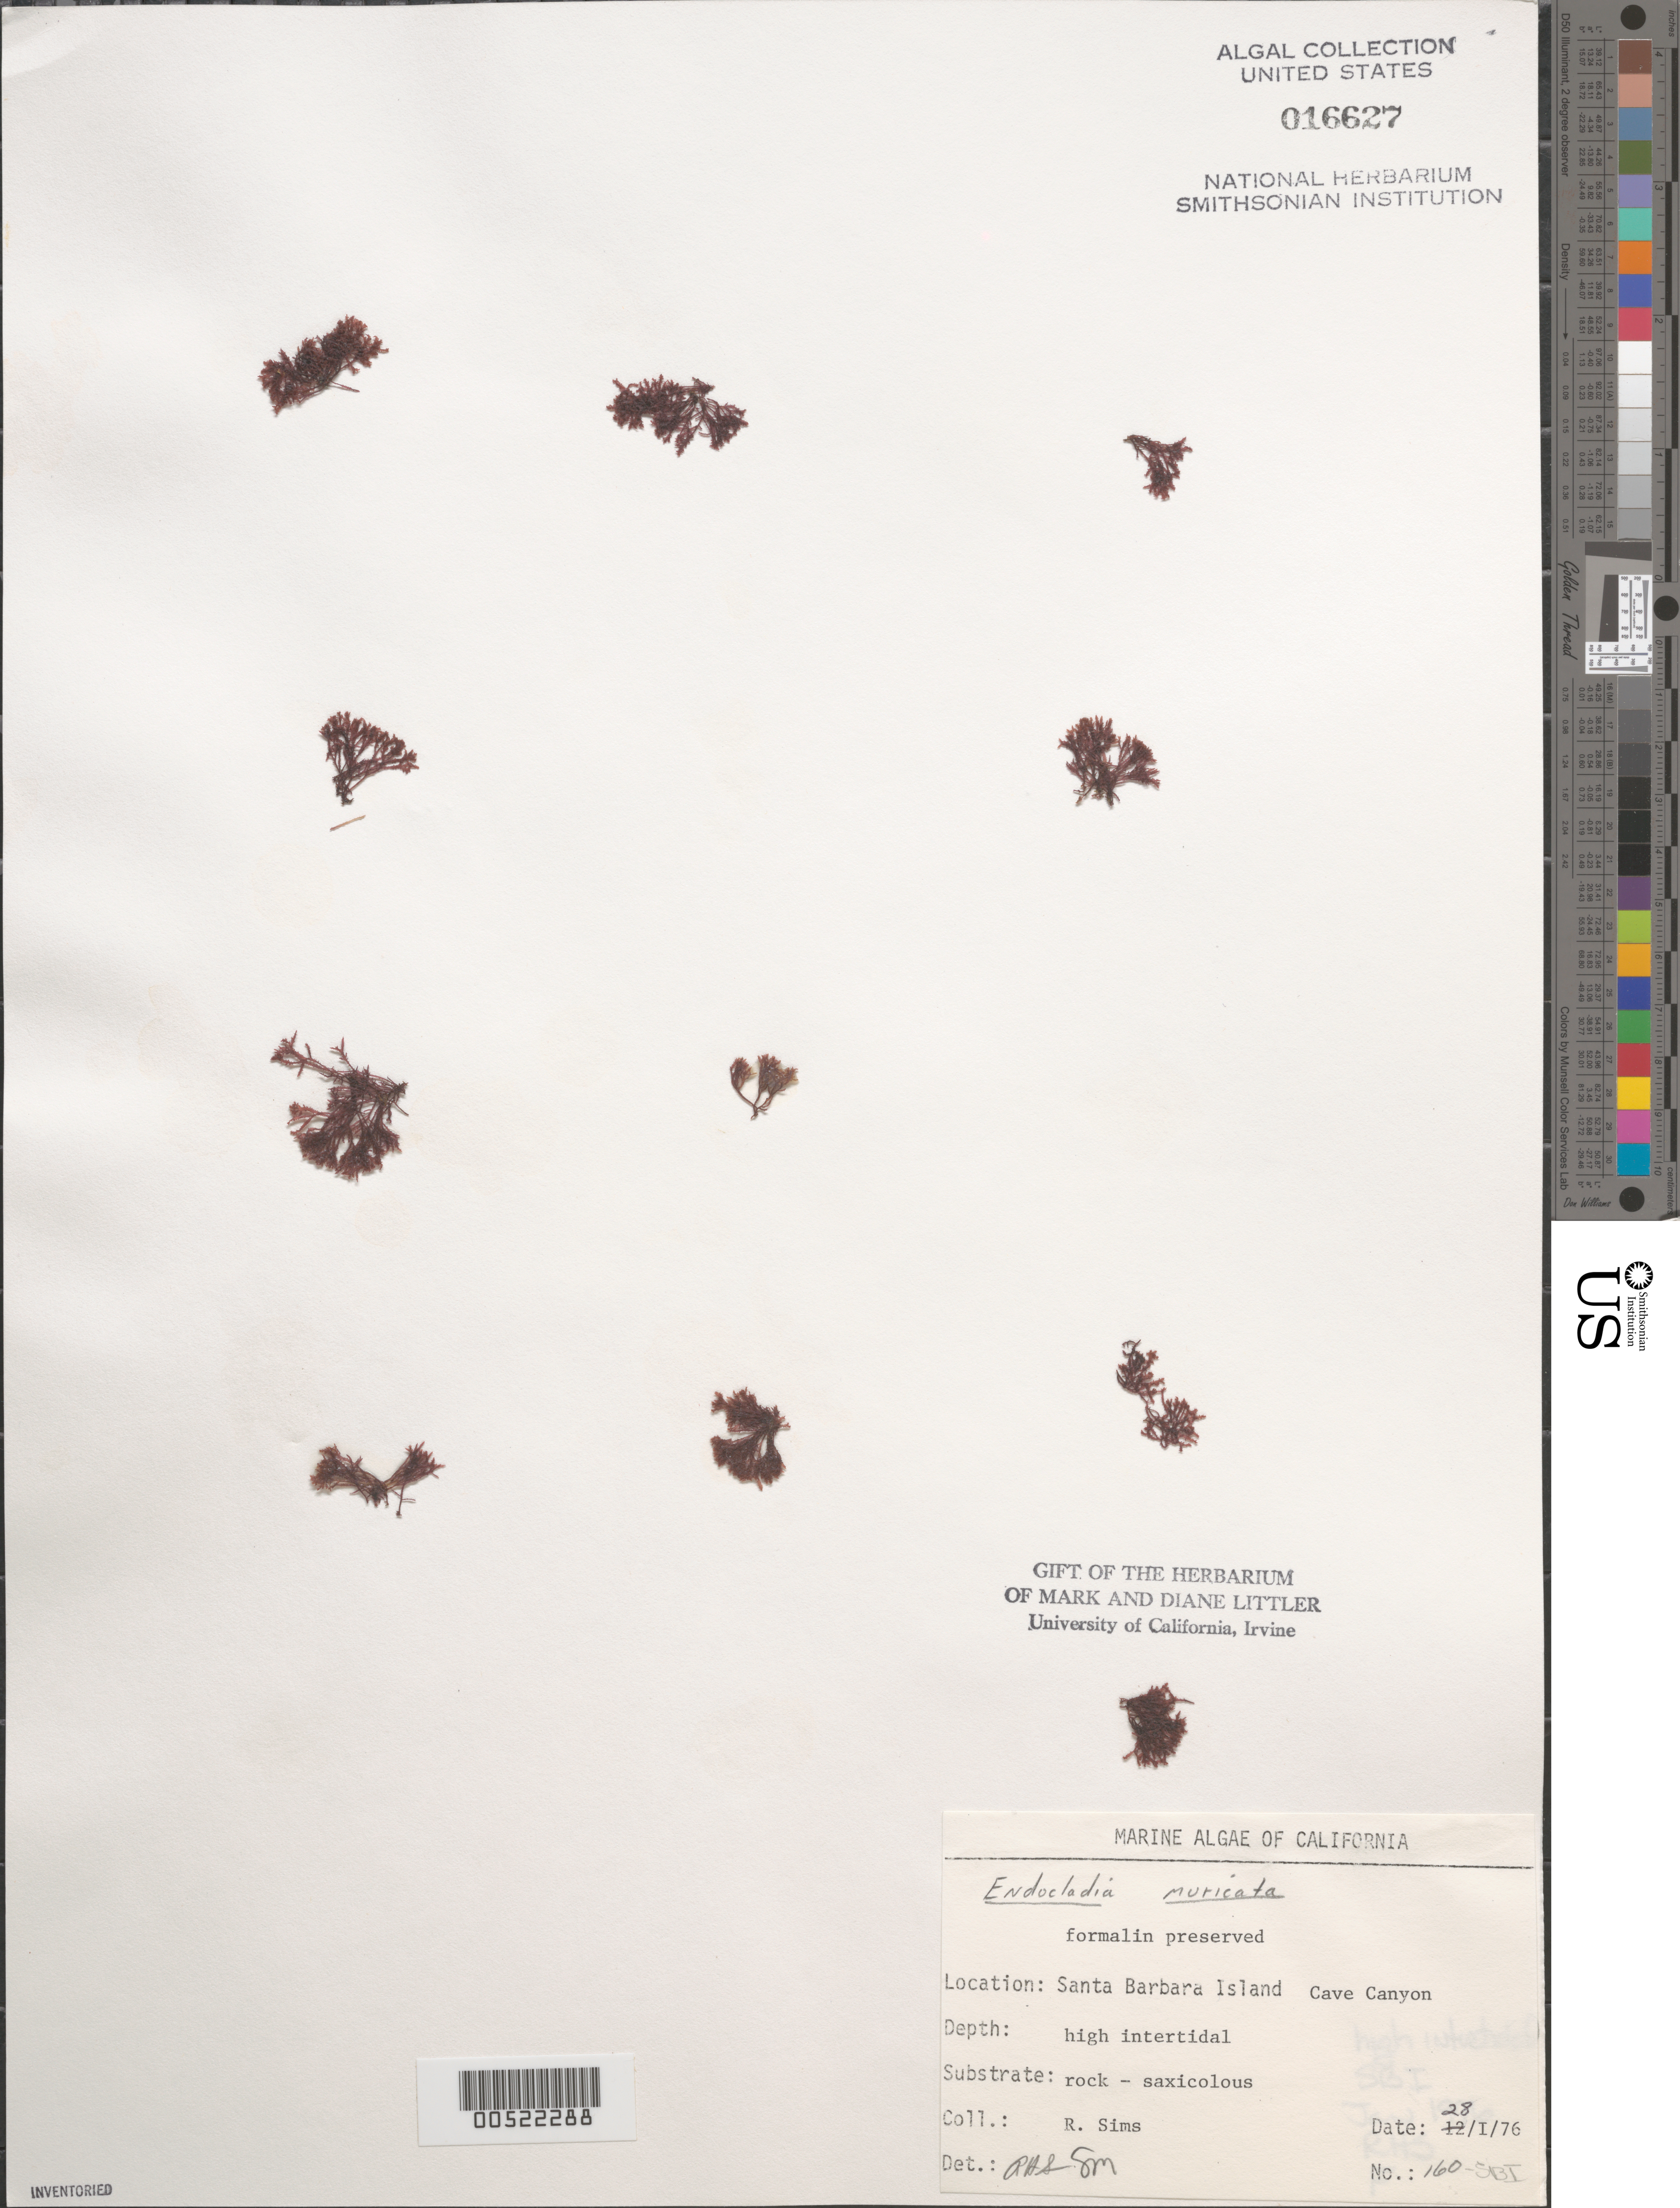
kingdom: Plantae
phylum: Rhodophyta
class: Florideophyceae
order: Gigartinales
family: Endocladiaceae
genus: Endocladia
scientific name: Endocladia muricata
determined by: Sims, Robert H.; Murray, S. N.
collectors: R. H. Sims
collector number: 160-sbi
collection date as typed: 28 Jan 1976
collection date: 1976-01-28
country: United States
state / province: California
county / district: Santa Barbara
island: Santa Barbara Island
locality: Cave Canyon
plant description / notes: BLM-SOCALBIGHT Rocky Intertidal Survey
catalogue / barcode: US 16627